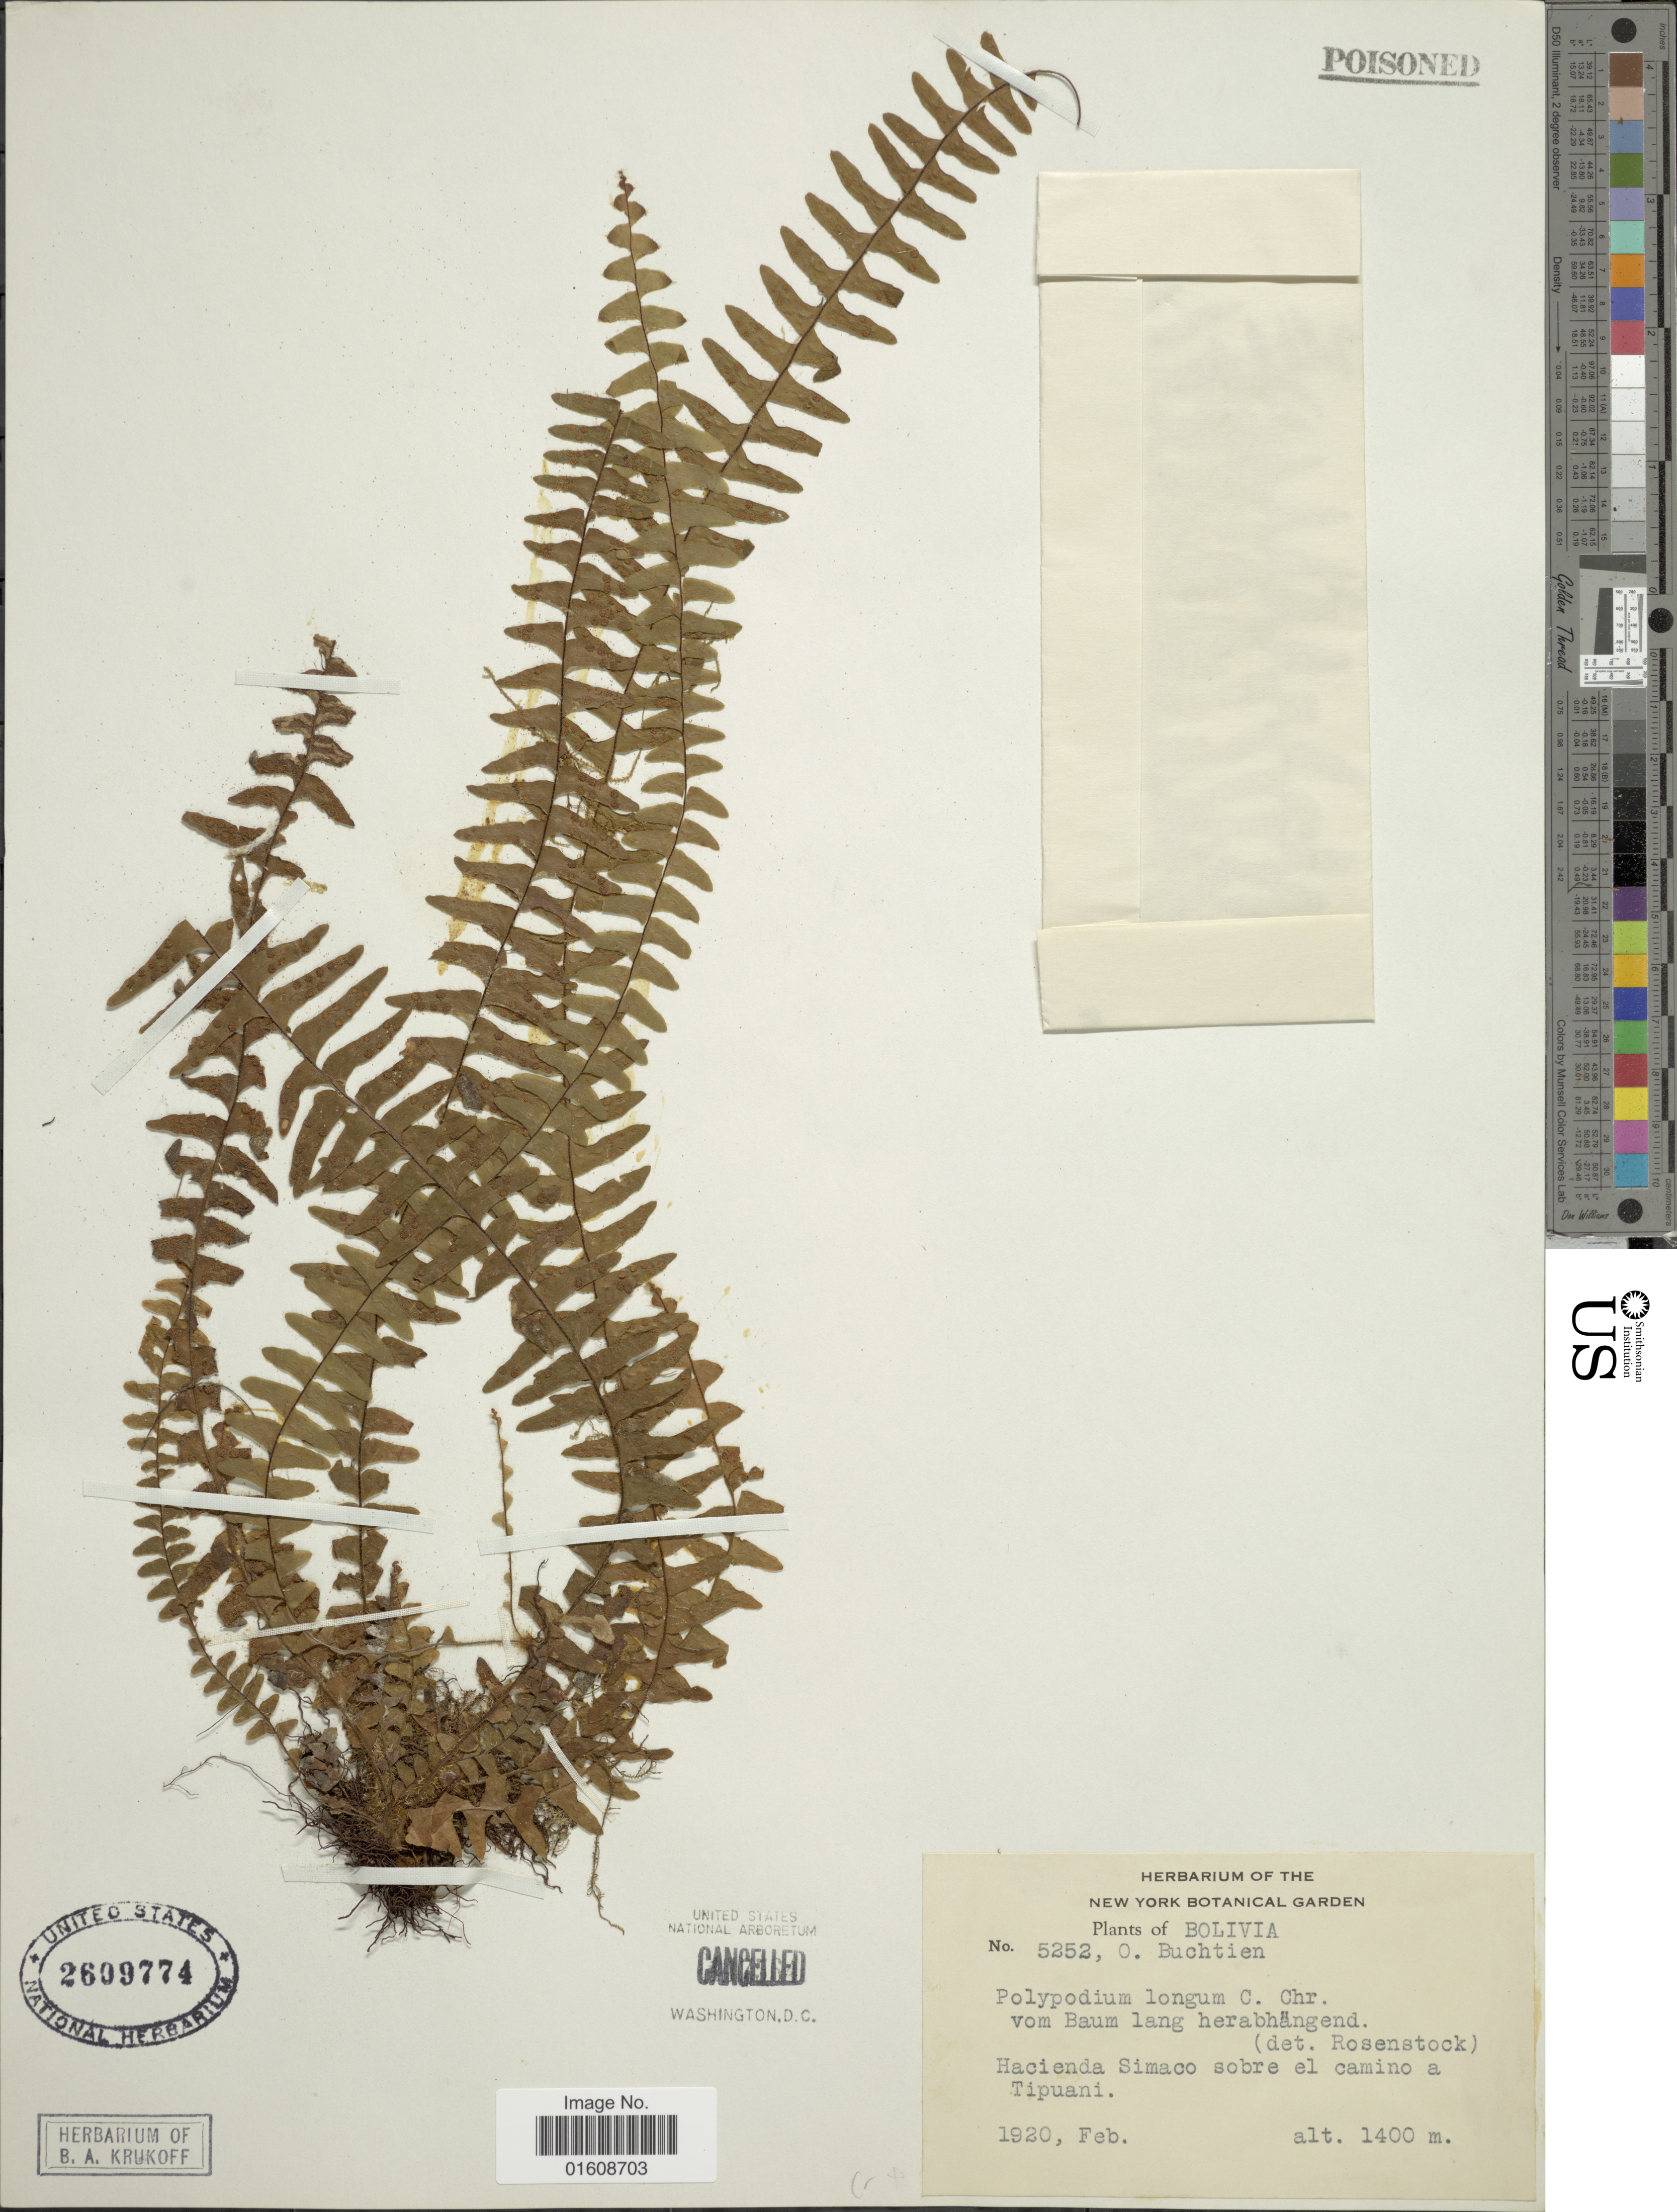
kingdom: Plantae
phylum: Tracheophyta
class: Polypodiopsida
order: Polypodiales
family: Polypodiaceae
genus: Alansmia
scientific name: Alansmia lanigera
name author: (Desv.) Moguel & M. Kessler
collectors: O. Buchtien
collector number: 5252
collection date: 1920-02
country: Bolivia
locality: Hacienda simaco sobre el camino a Tipuani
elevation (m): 1400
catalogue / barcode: US 2609774